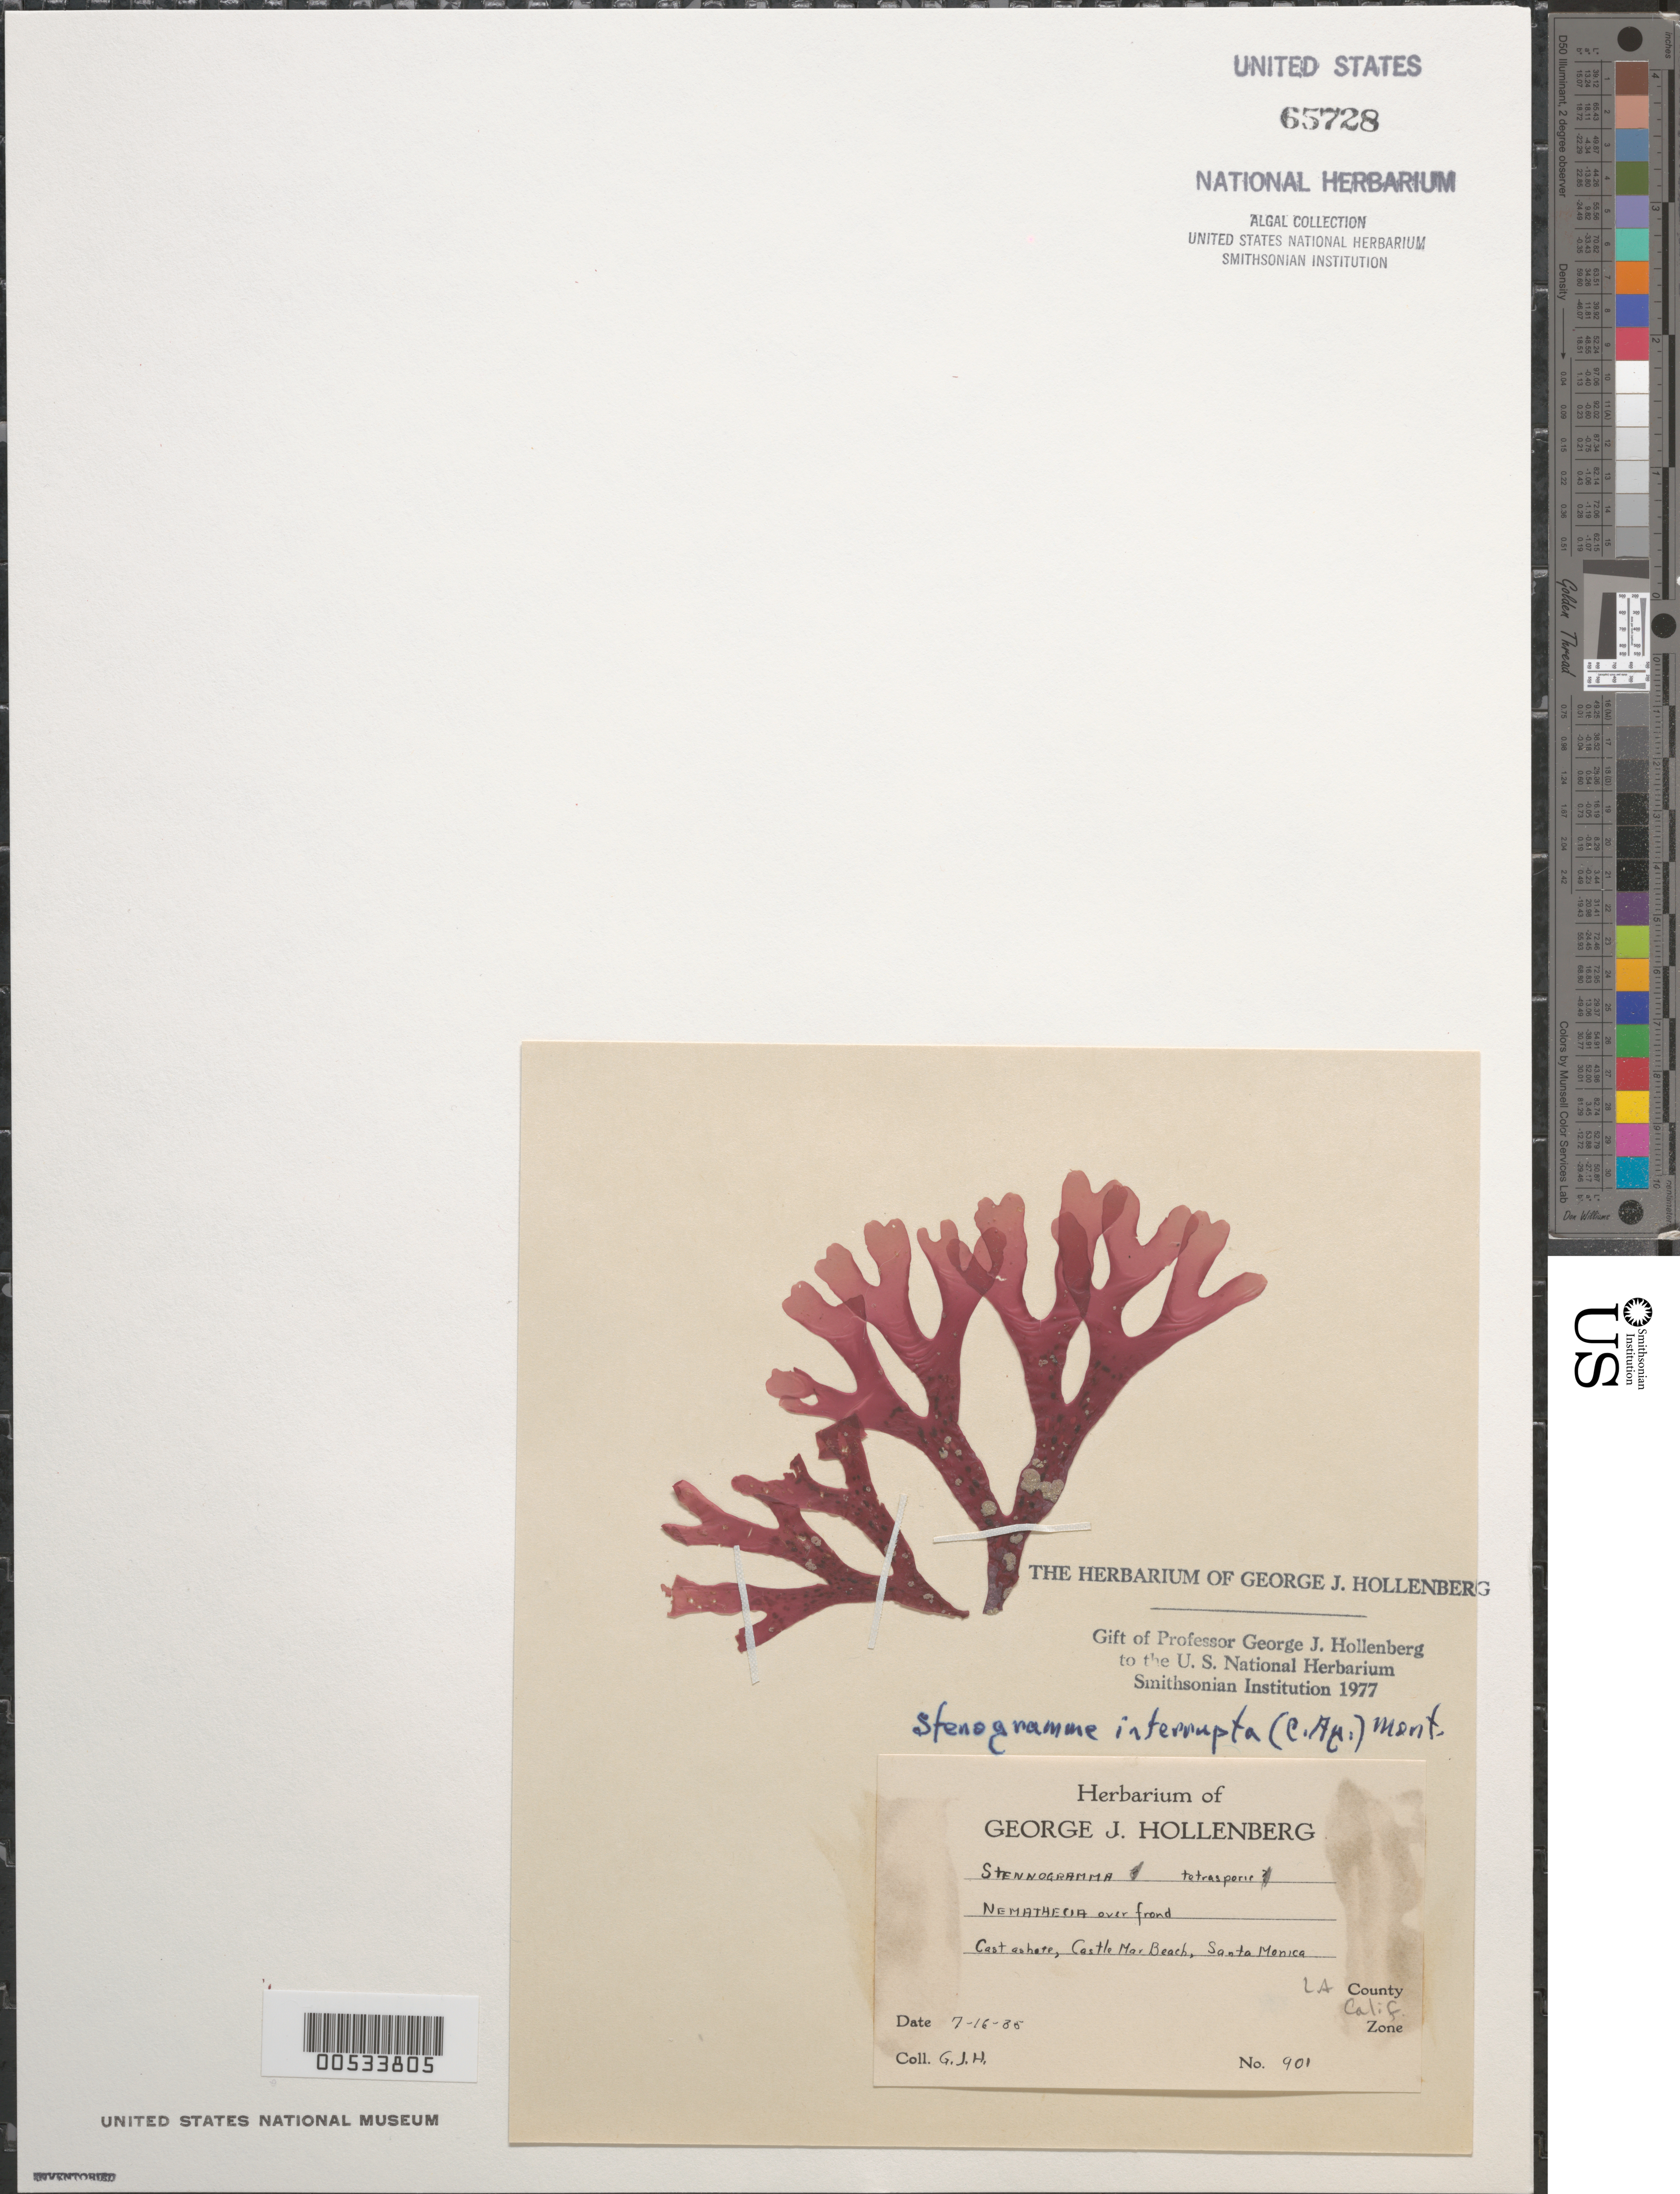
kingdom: Plantae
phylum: Rhodophyta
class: Florideophyceae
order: Gigartinales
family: Phyllophoraceae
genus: Stenogramma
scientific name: Stenogramma interruptum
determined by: Hollenberg, George J.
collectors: G. Hollenberg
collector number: GJH 901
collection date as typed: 16 Jul 1935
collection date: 1935-07-16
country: United States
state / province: California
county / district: Los Angeles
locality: Castle Mar Beach, Santa Monica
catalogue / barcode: US 65728